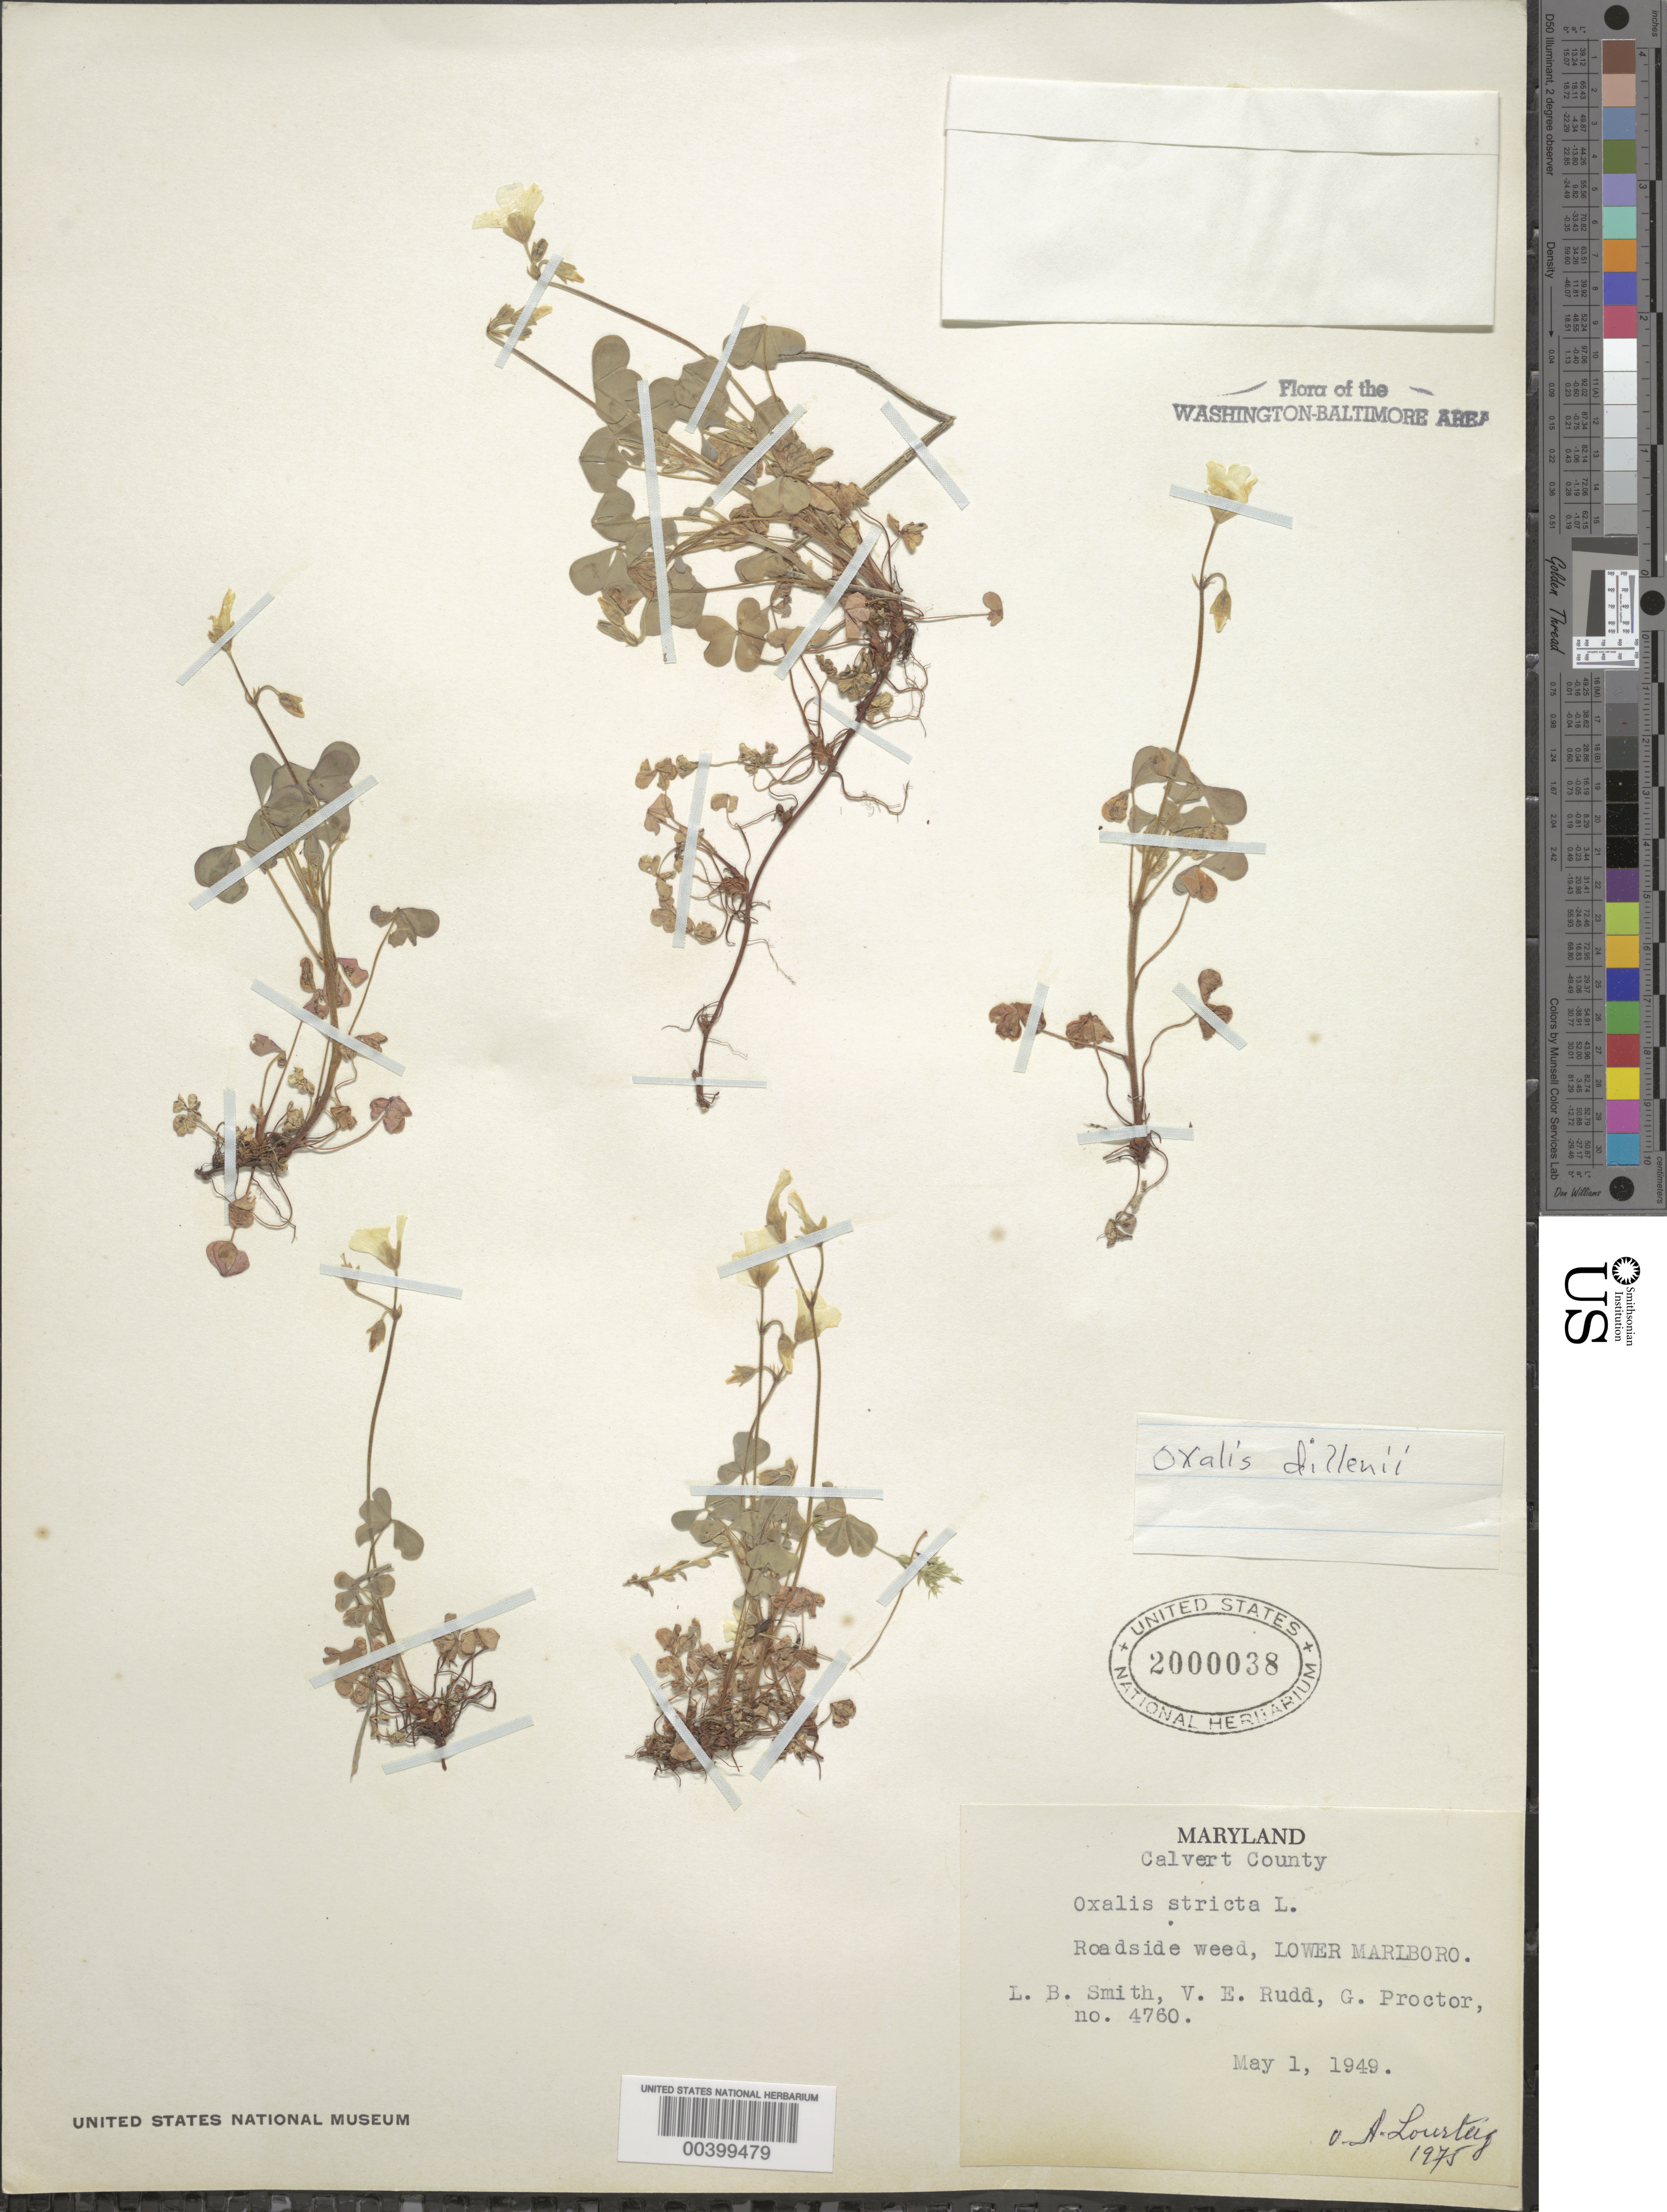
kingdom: Plantae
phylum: Tracheophyta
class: Magnoliopsida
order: Oxalidales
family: Oxalidaceae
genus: Oxalis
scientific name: Oxalis stricta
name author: L.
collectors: L. Smith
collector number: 4760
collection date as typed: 01 May 1949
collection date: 1949-05-01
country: United States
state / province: Maryland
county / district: Calvert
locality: Lower Marlboro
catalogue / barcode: US 2000038